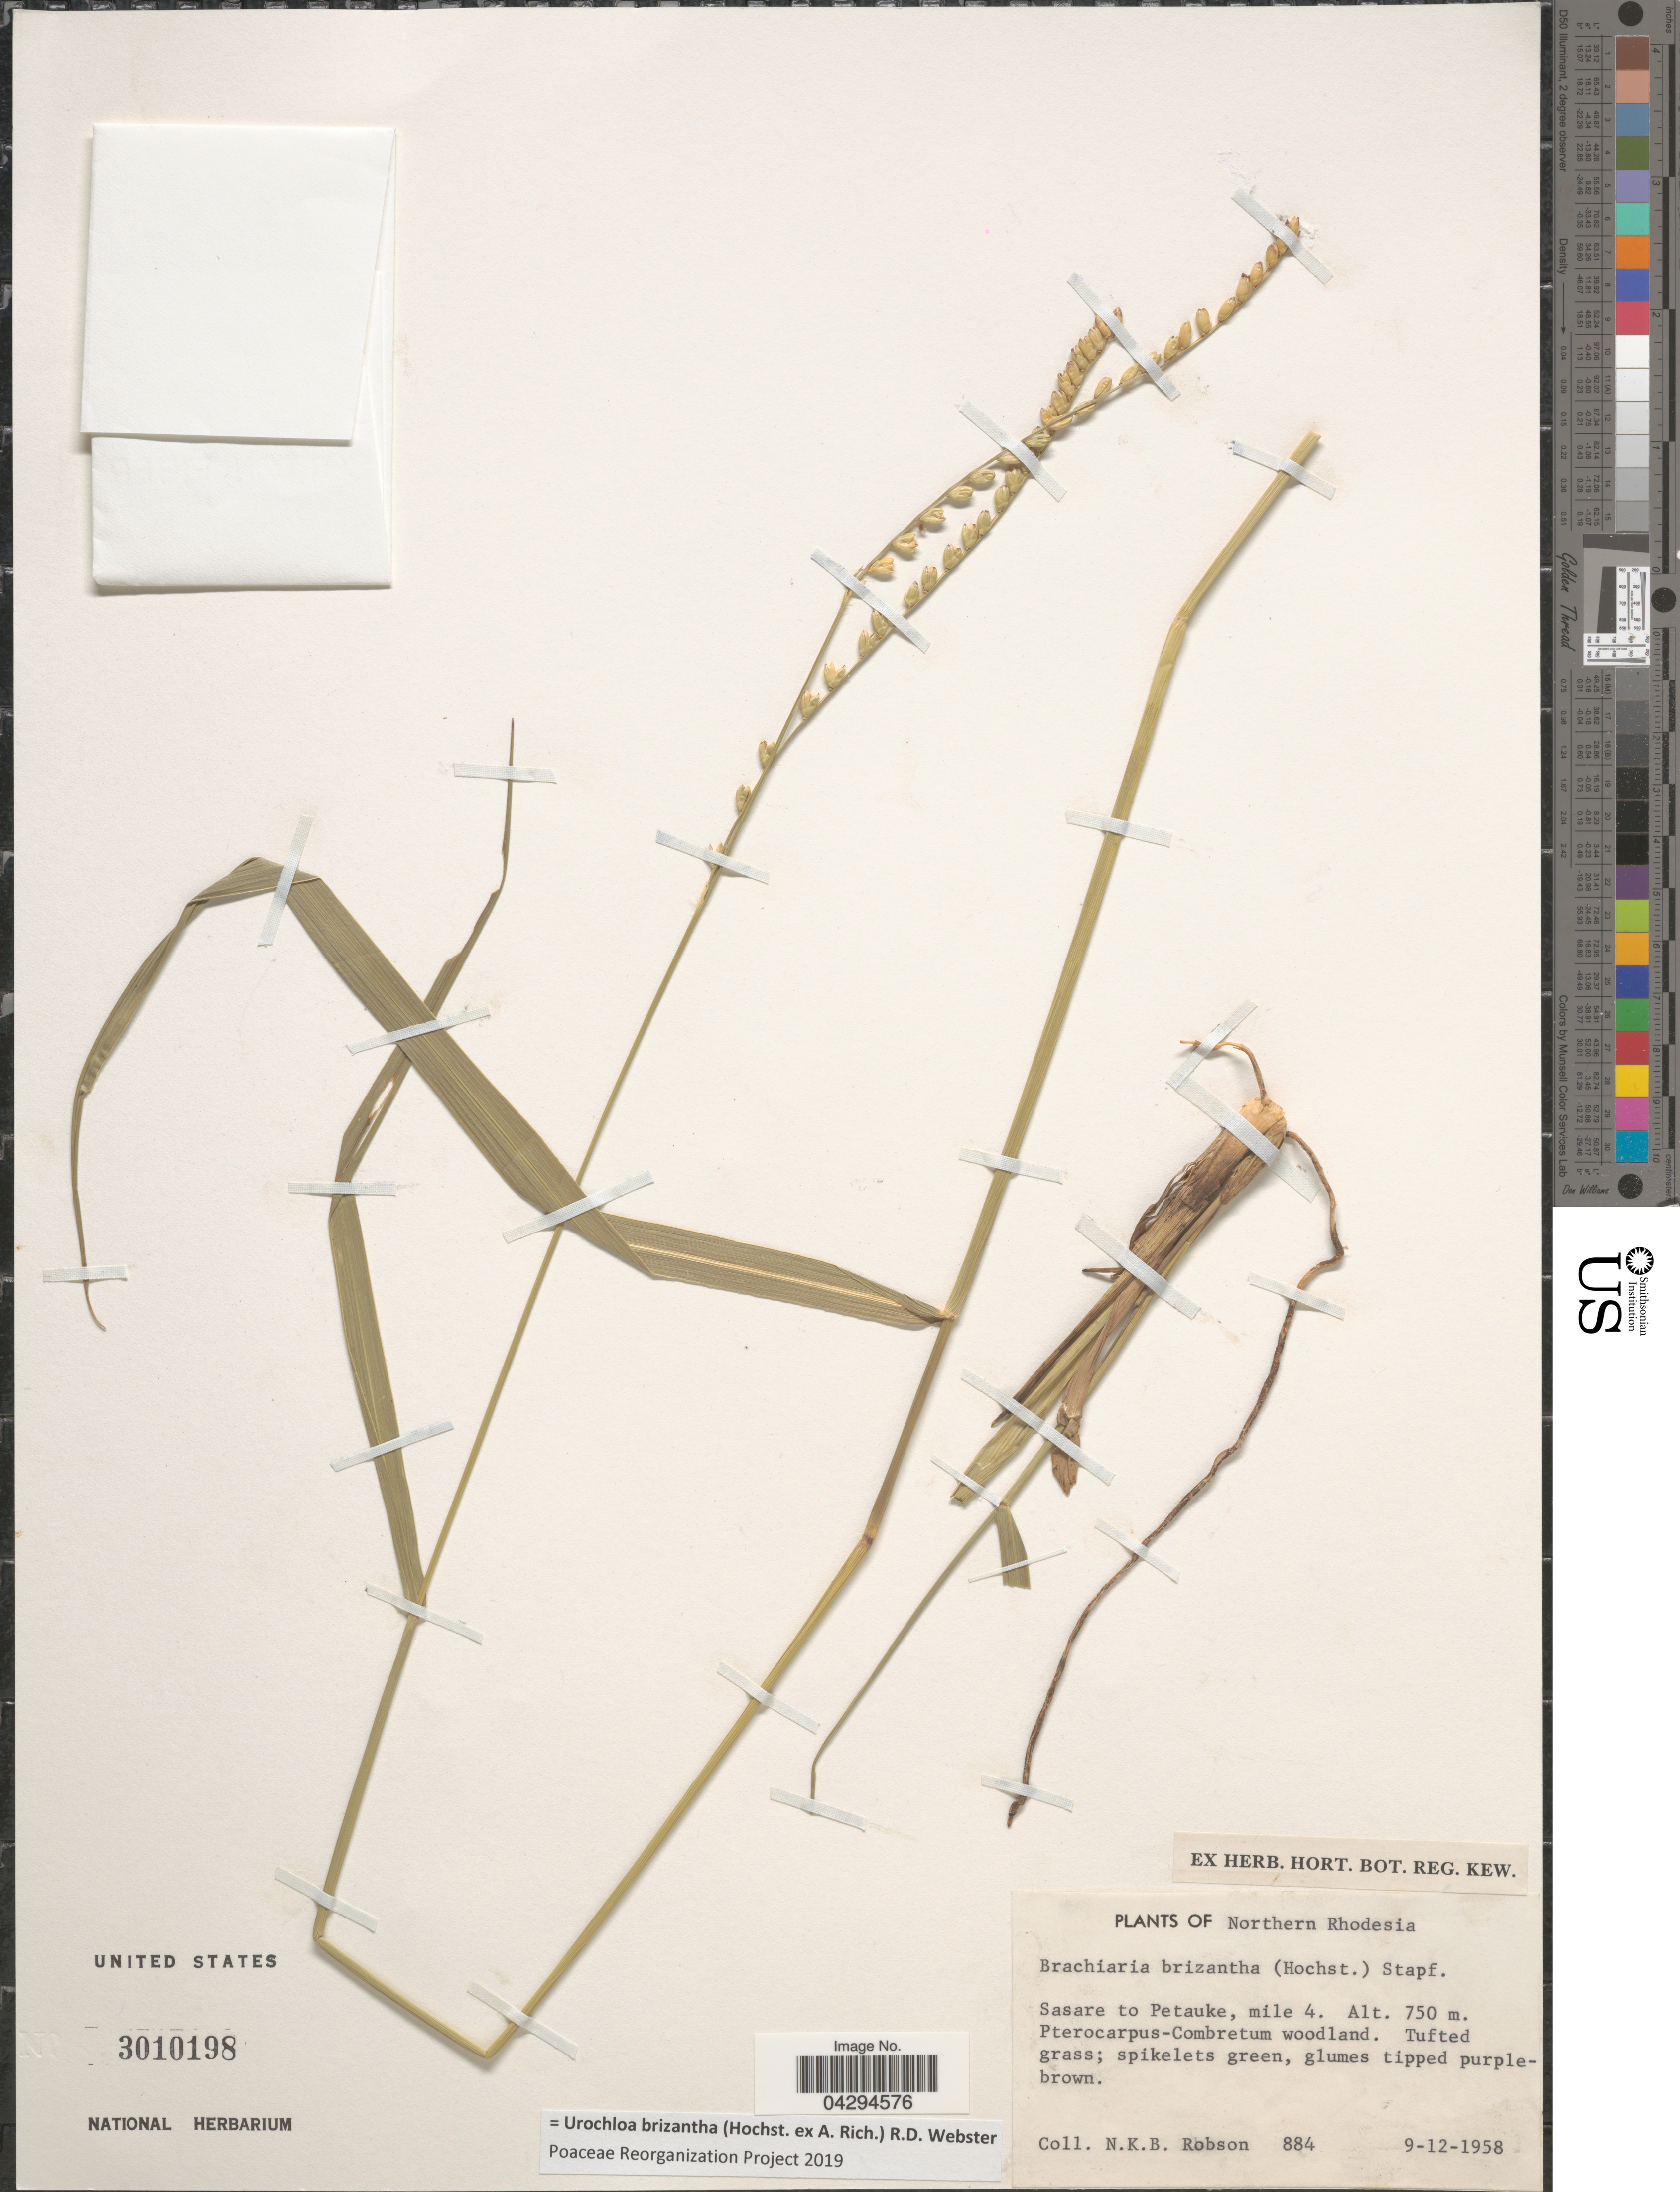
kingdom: Plantae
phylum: Tracheophyta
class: Liliopsida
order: Poales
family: Poaceae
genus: Urochloa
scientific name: Urochloa brizantha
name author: (Hochst. ex A. Rich.) R.D. Webster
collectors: N. Robson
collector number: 884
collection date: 1958-12-09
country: Zambia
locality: Northern Rhodesia. Sasare to Petauke, mile 4.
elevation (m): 750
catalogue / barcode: US 3010198